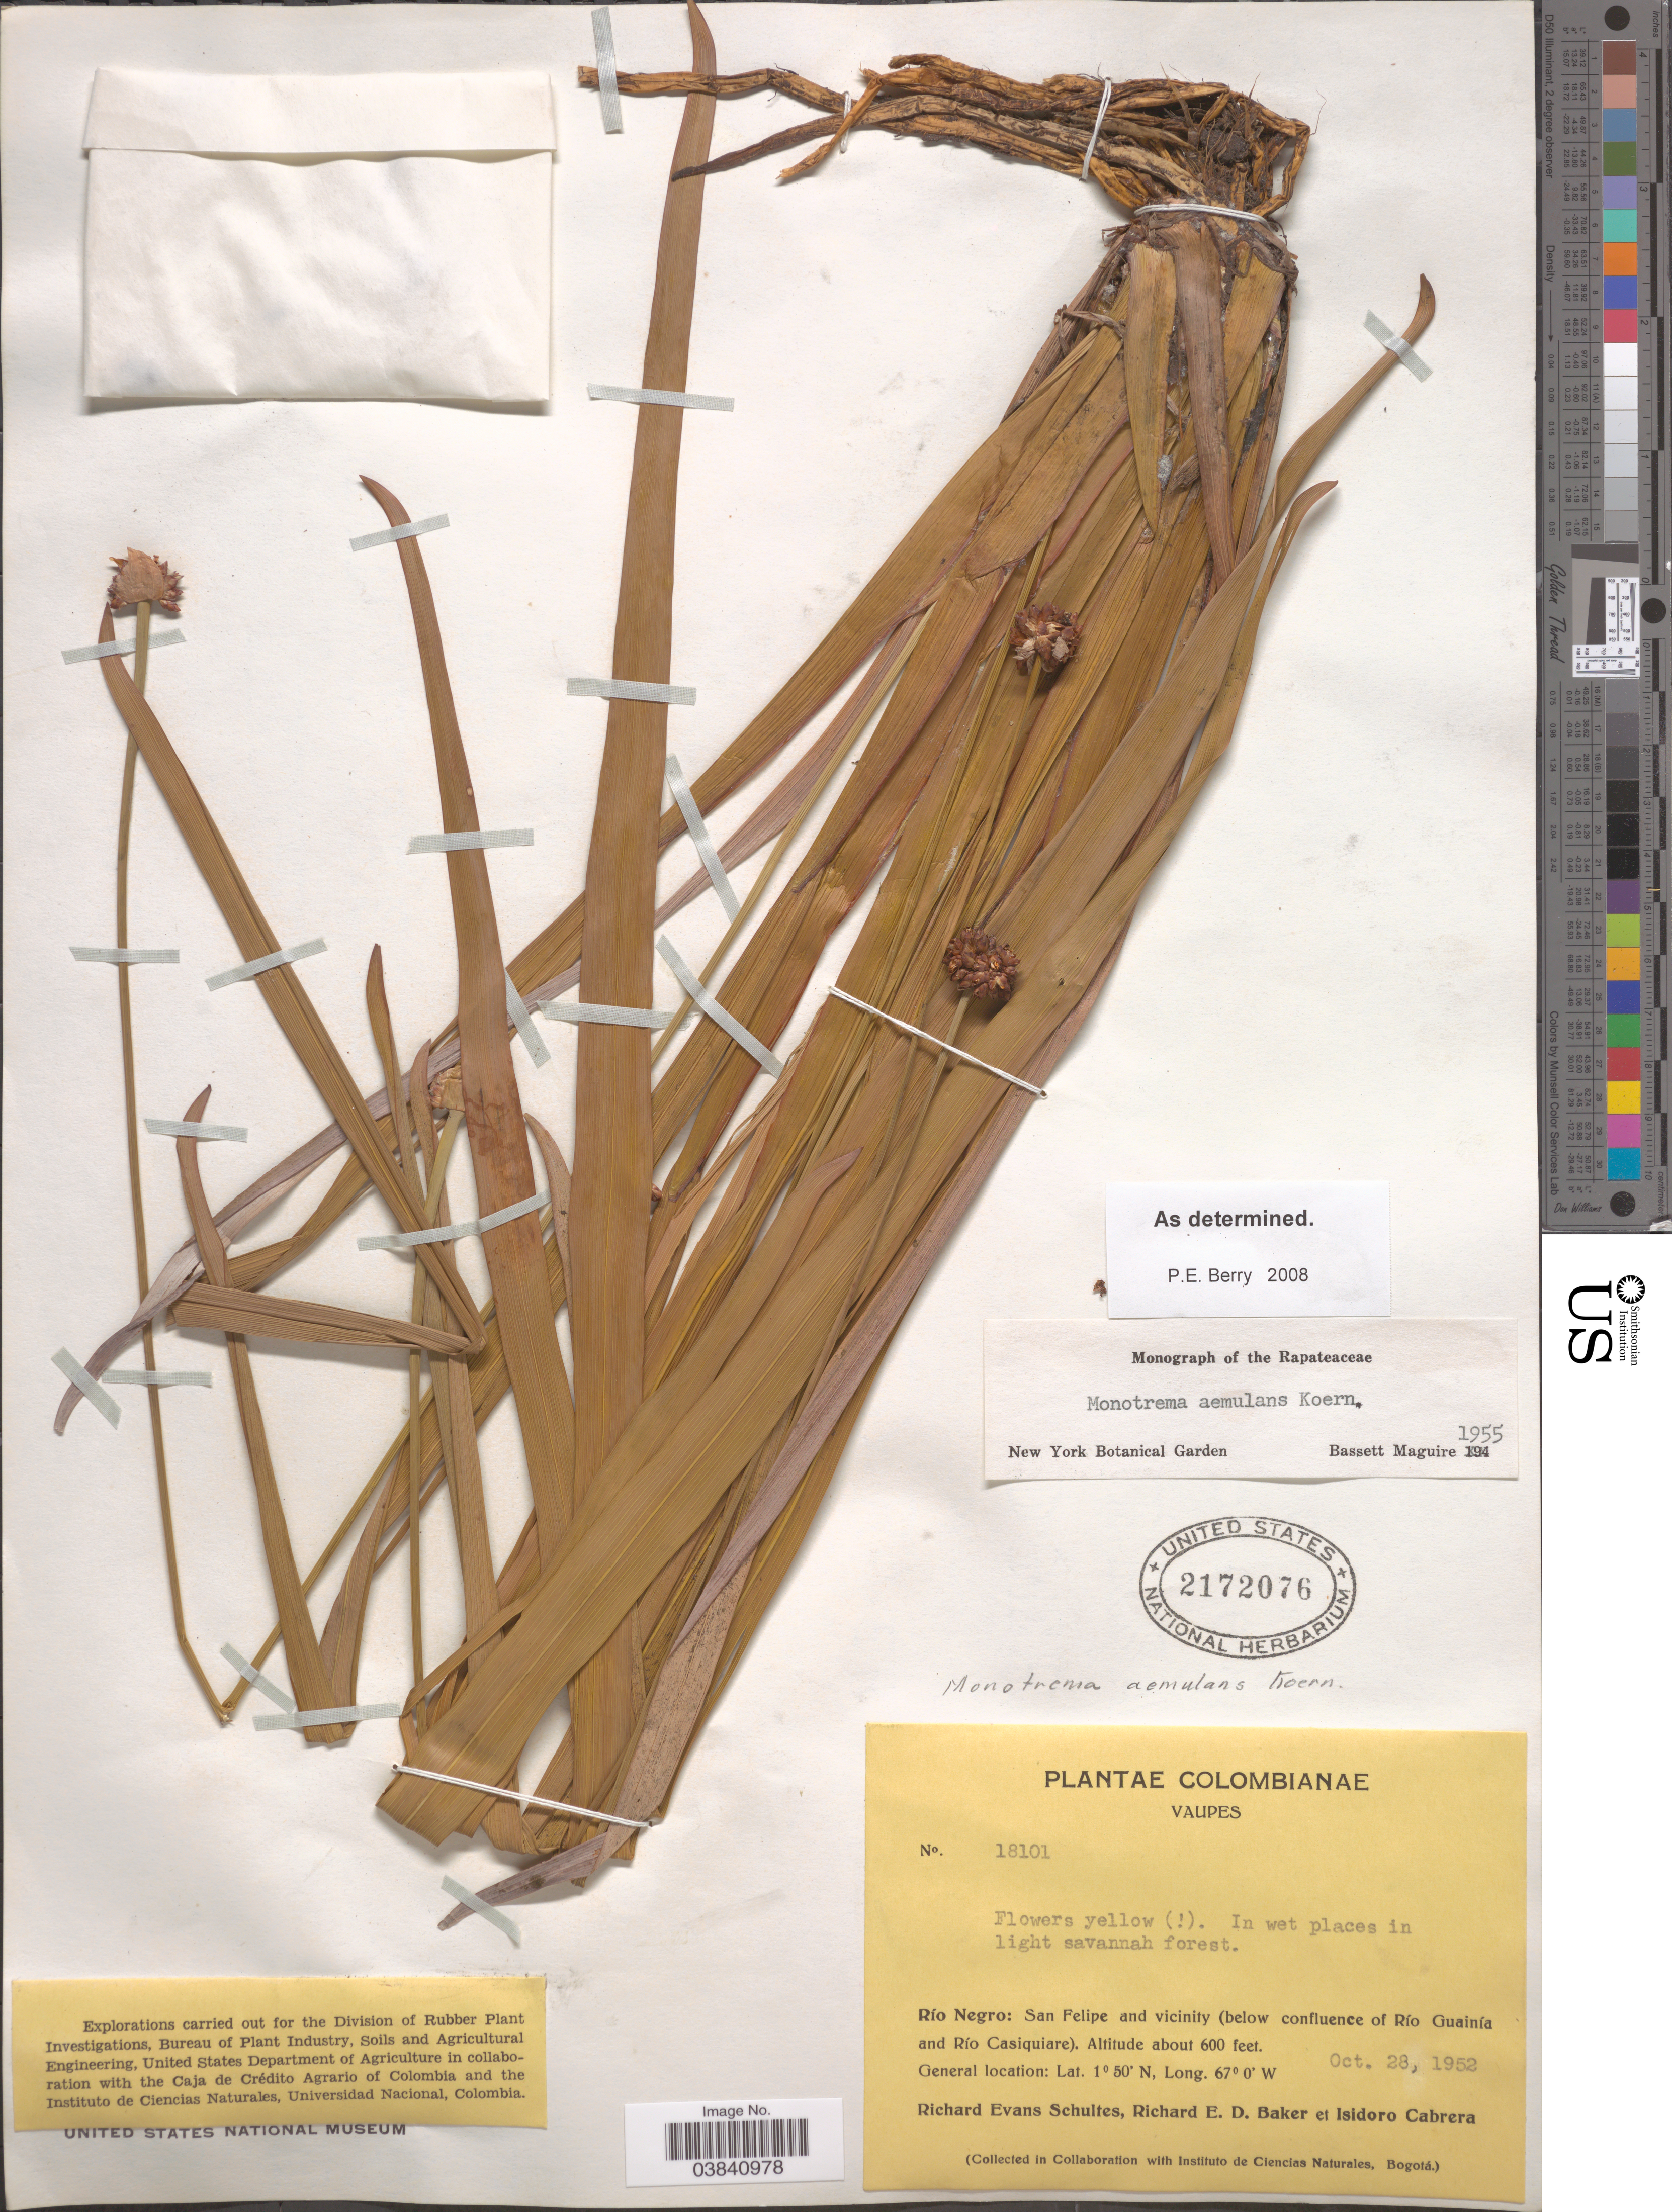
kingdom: Plantae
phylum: Tracheophyta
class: Liliopsida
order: Poales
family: Rapateaceae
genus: Monotrema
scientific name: Monotrema aemulans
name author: Körn.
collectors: R. E. Schultes, R. E. D. Baker & I. Cabrera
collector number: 18101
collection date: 1952-10-28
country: Colombia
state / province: Vaupés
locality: Río Negro: San Felipe and vicinity (below confluence of Río Guainía and Río Casiquiare).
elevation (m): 183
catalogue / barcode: US 2172076